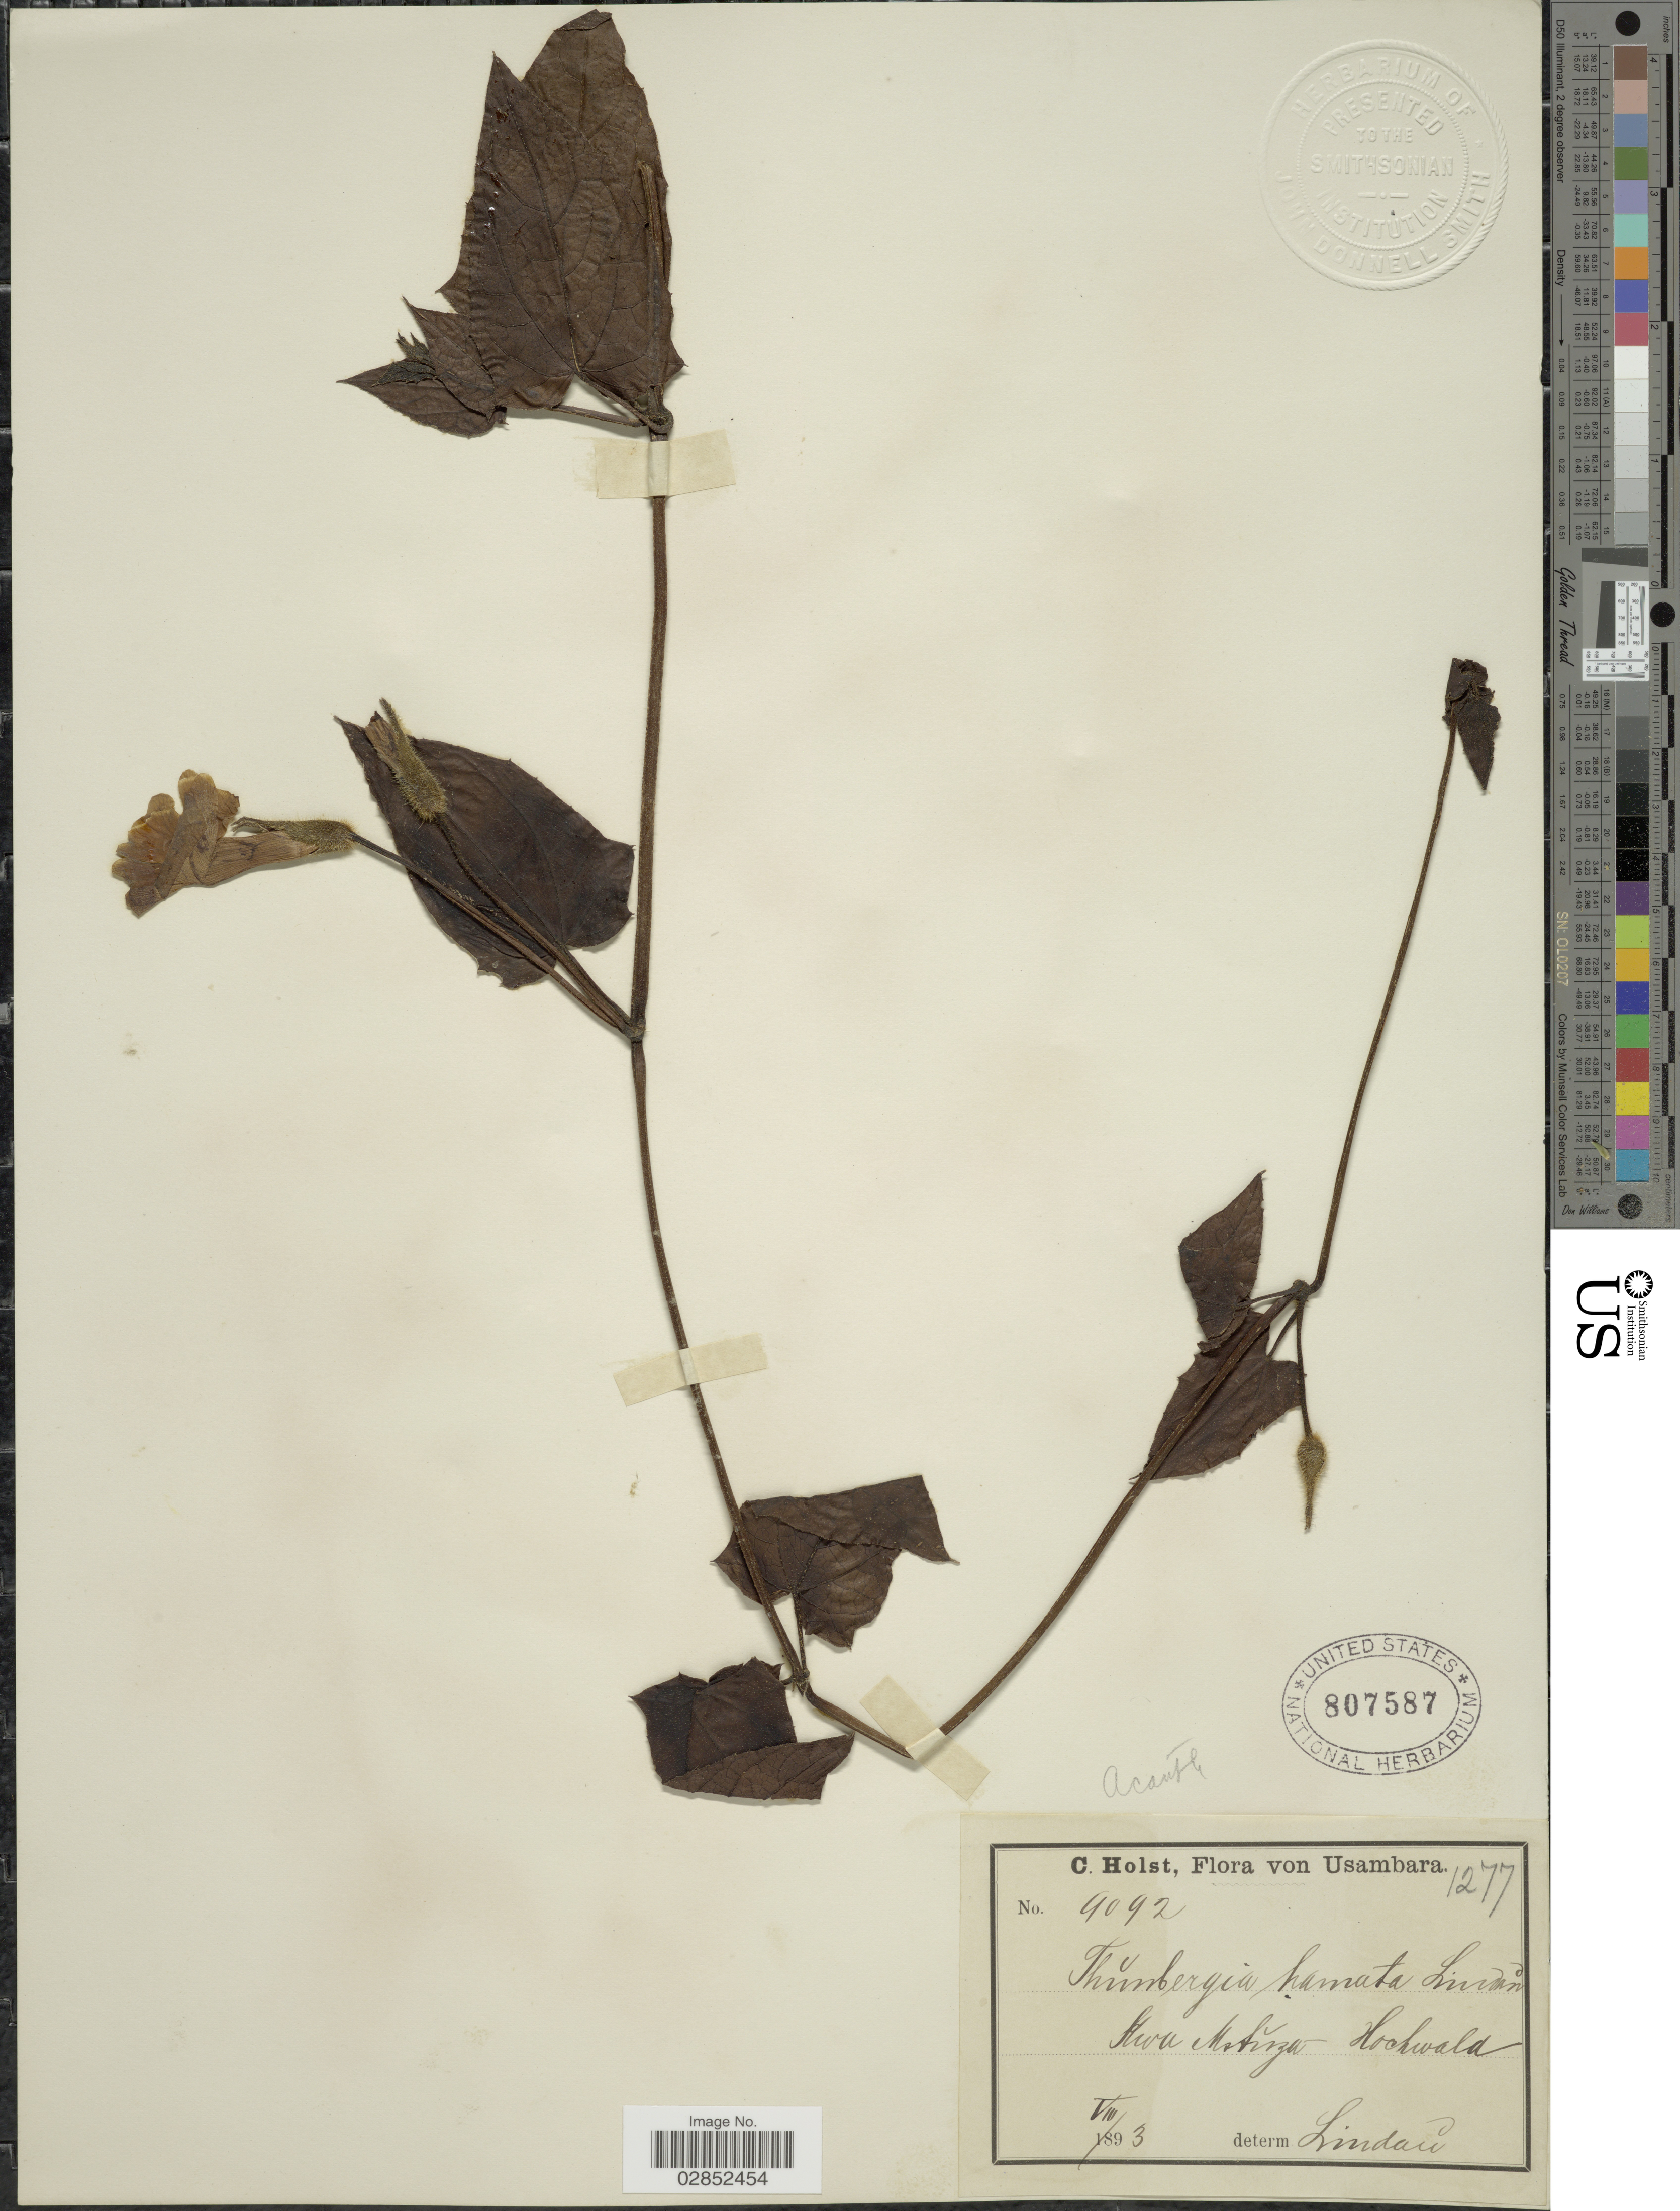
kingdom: Plantae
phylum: Tracheophyta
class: Magnoliopsida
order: Lamiales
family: Acanthaceae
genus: Thunbergia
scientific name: Thunbergia hamata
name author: Lindau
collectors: C. H. Holst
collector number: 9092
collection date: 1893-08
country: Tanzania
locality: Usambara, Kwa Masiza, Hochwald.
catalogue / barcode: US 807587